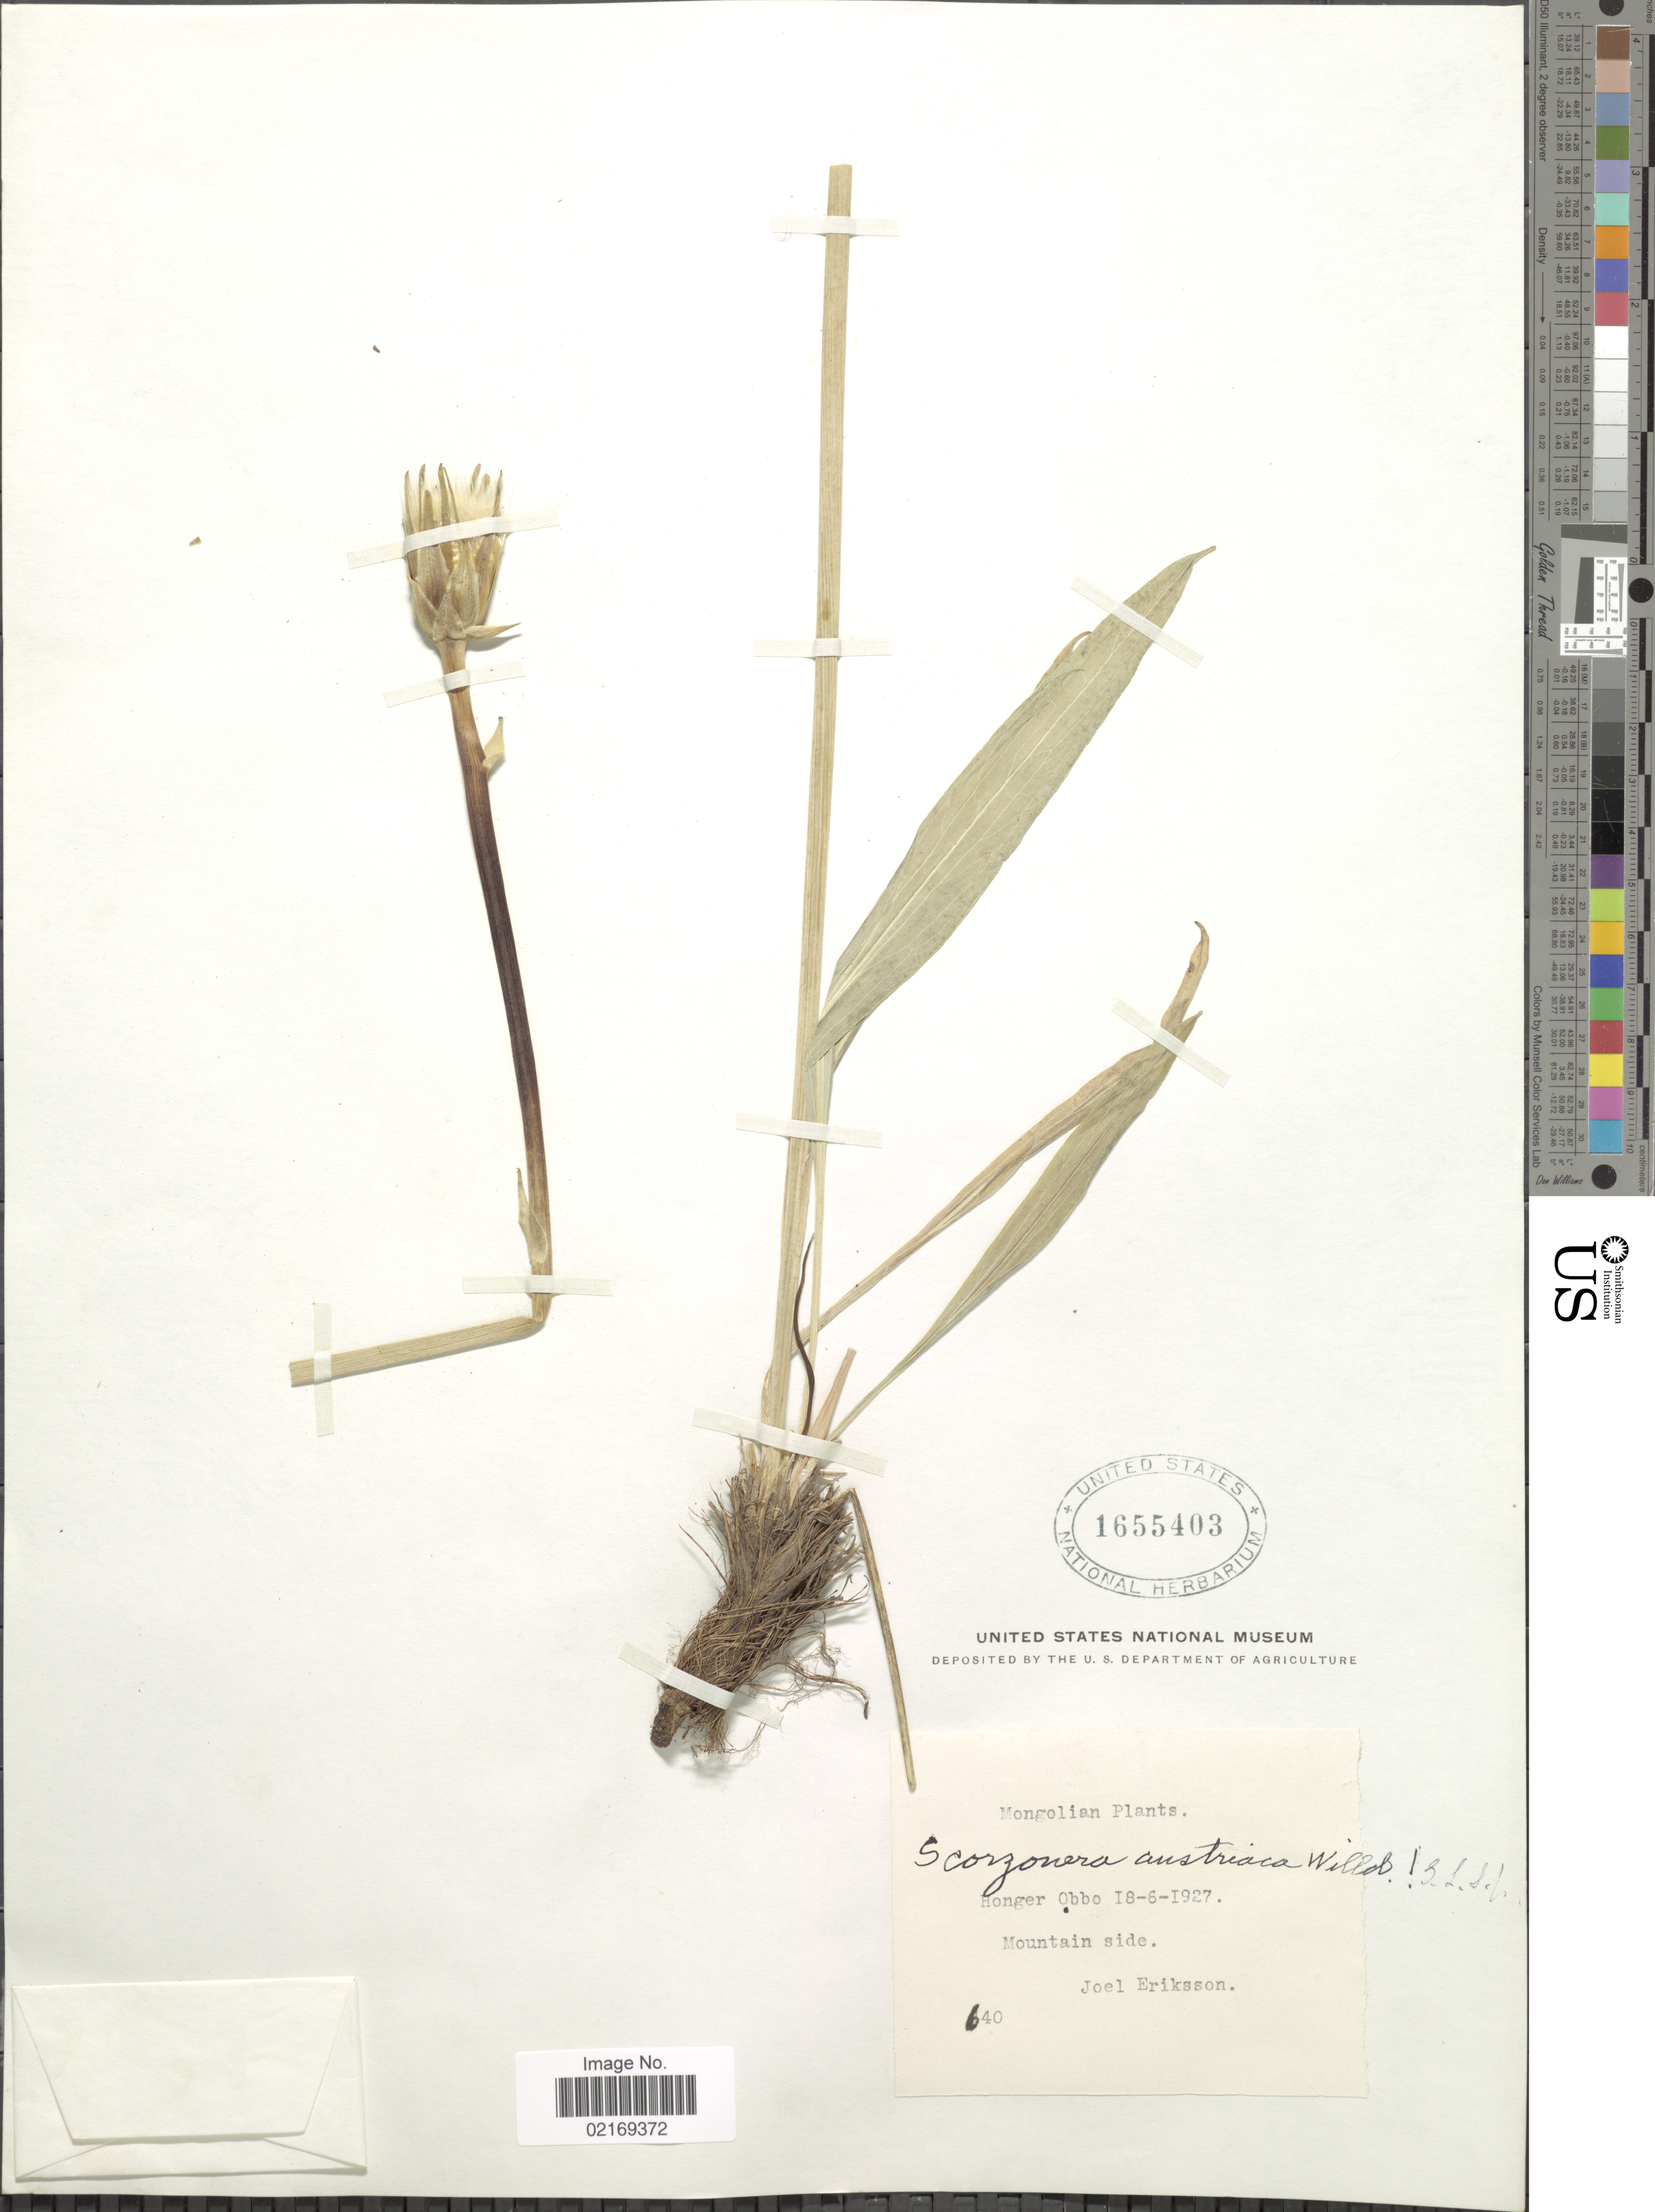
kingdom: Plantae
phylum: Tracheophyta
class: Magnoliopsida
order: Asterales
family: Asteraceae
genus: Scorzonera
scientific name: Scorzonera austriaca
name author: Willd.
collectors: J. Eriksson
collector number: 640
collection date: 1927-06-18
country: Mongolia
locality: Hongor obbo, Mountain side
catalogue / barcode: US 1655403